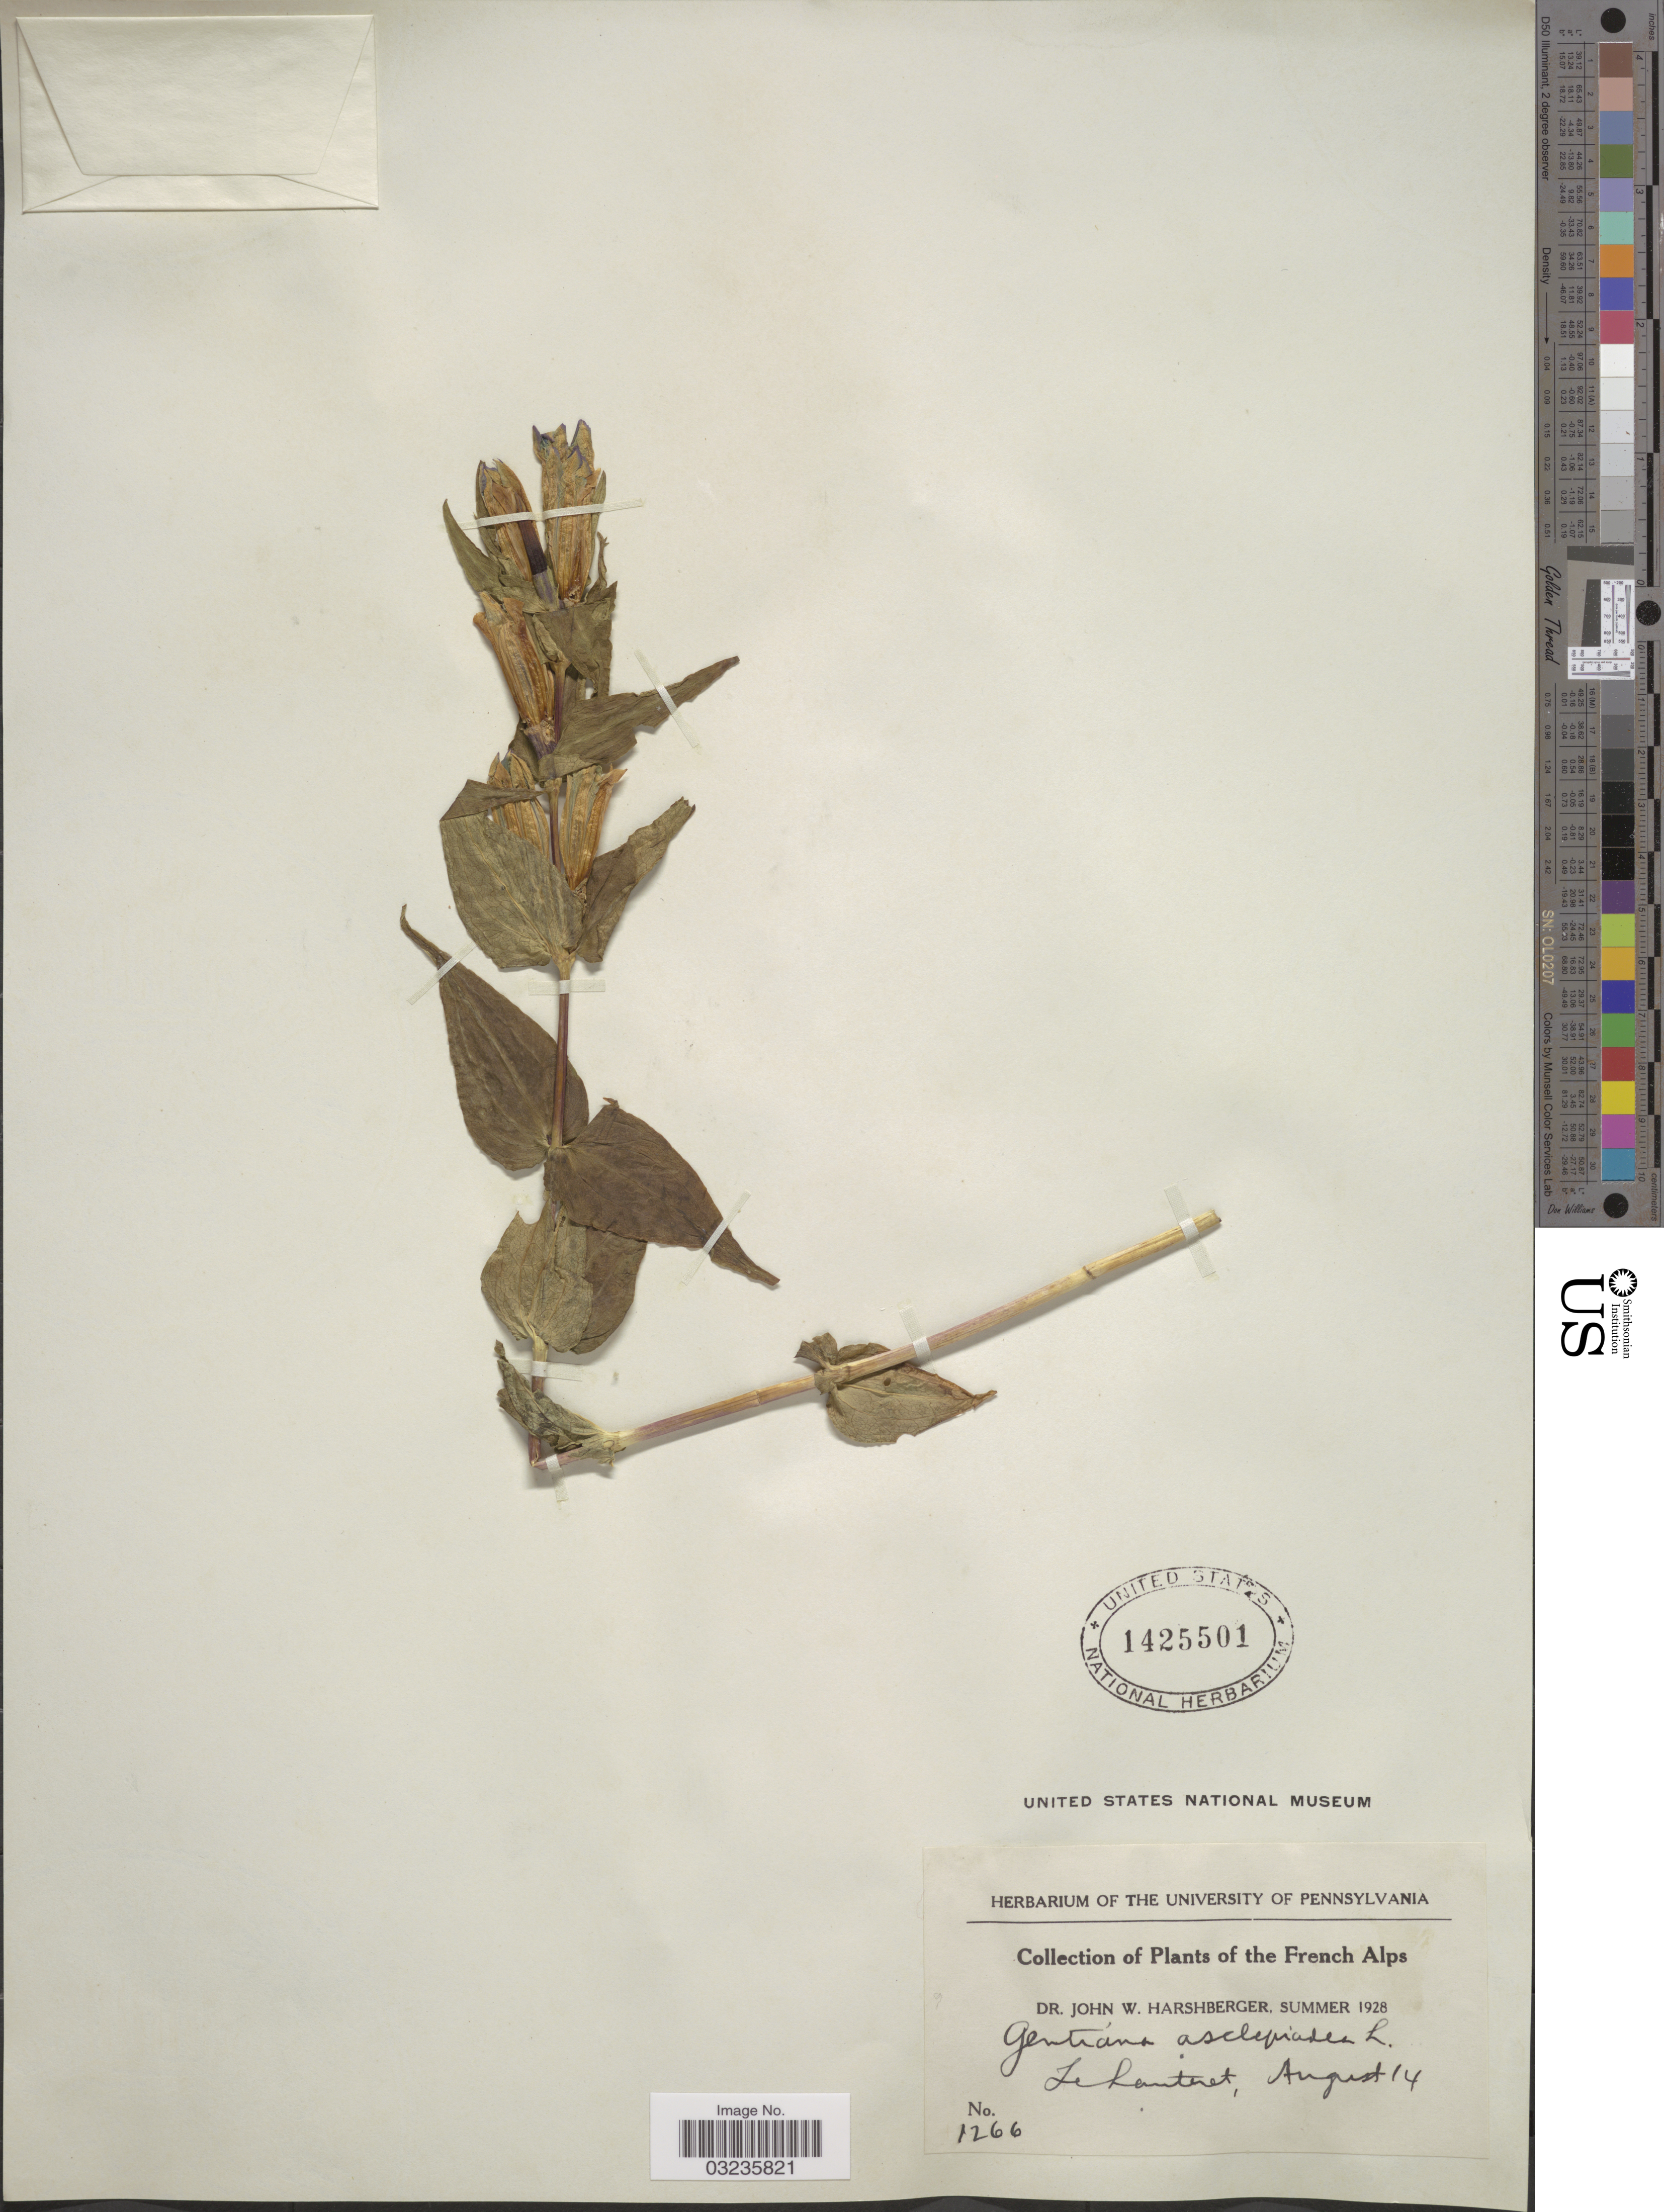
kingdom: Plantae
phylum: Tracheophyta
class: Magnoliopsida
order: Gentianales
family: Gentianaceae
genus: Gentiana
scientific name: Gentiana asclepiadea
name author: L.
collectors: J. W. Harshberger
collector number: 1266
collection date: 1928-08-14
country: France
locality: French Alps. Le Lauteret.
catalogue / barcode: US 1425501